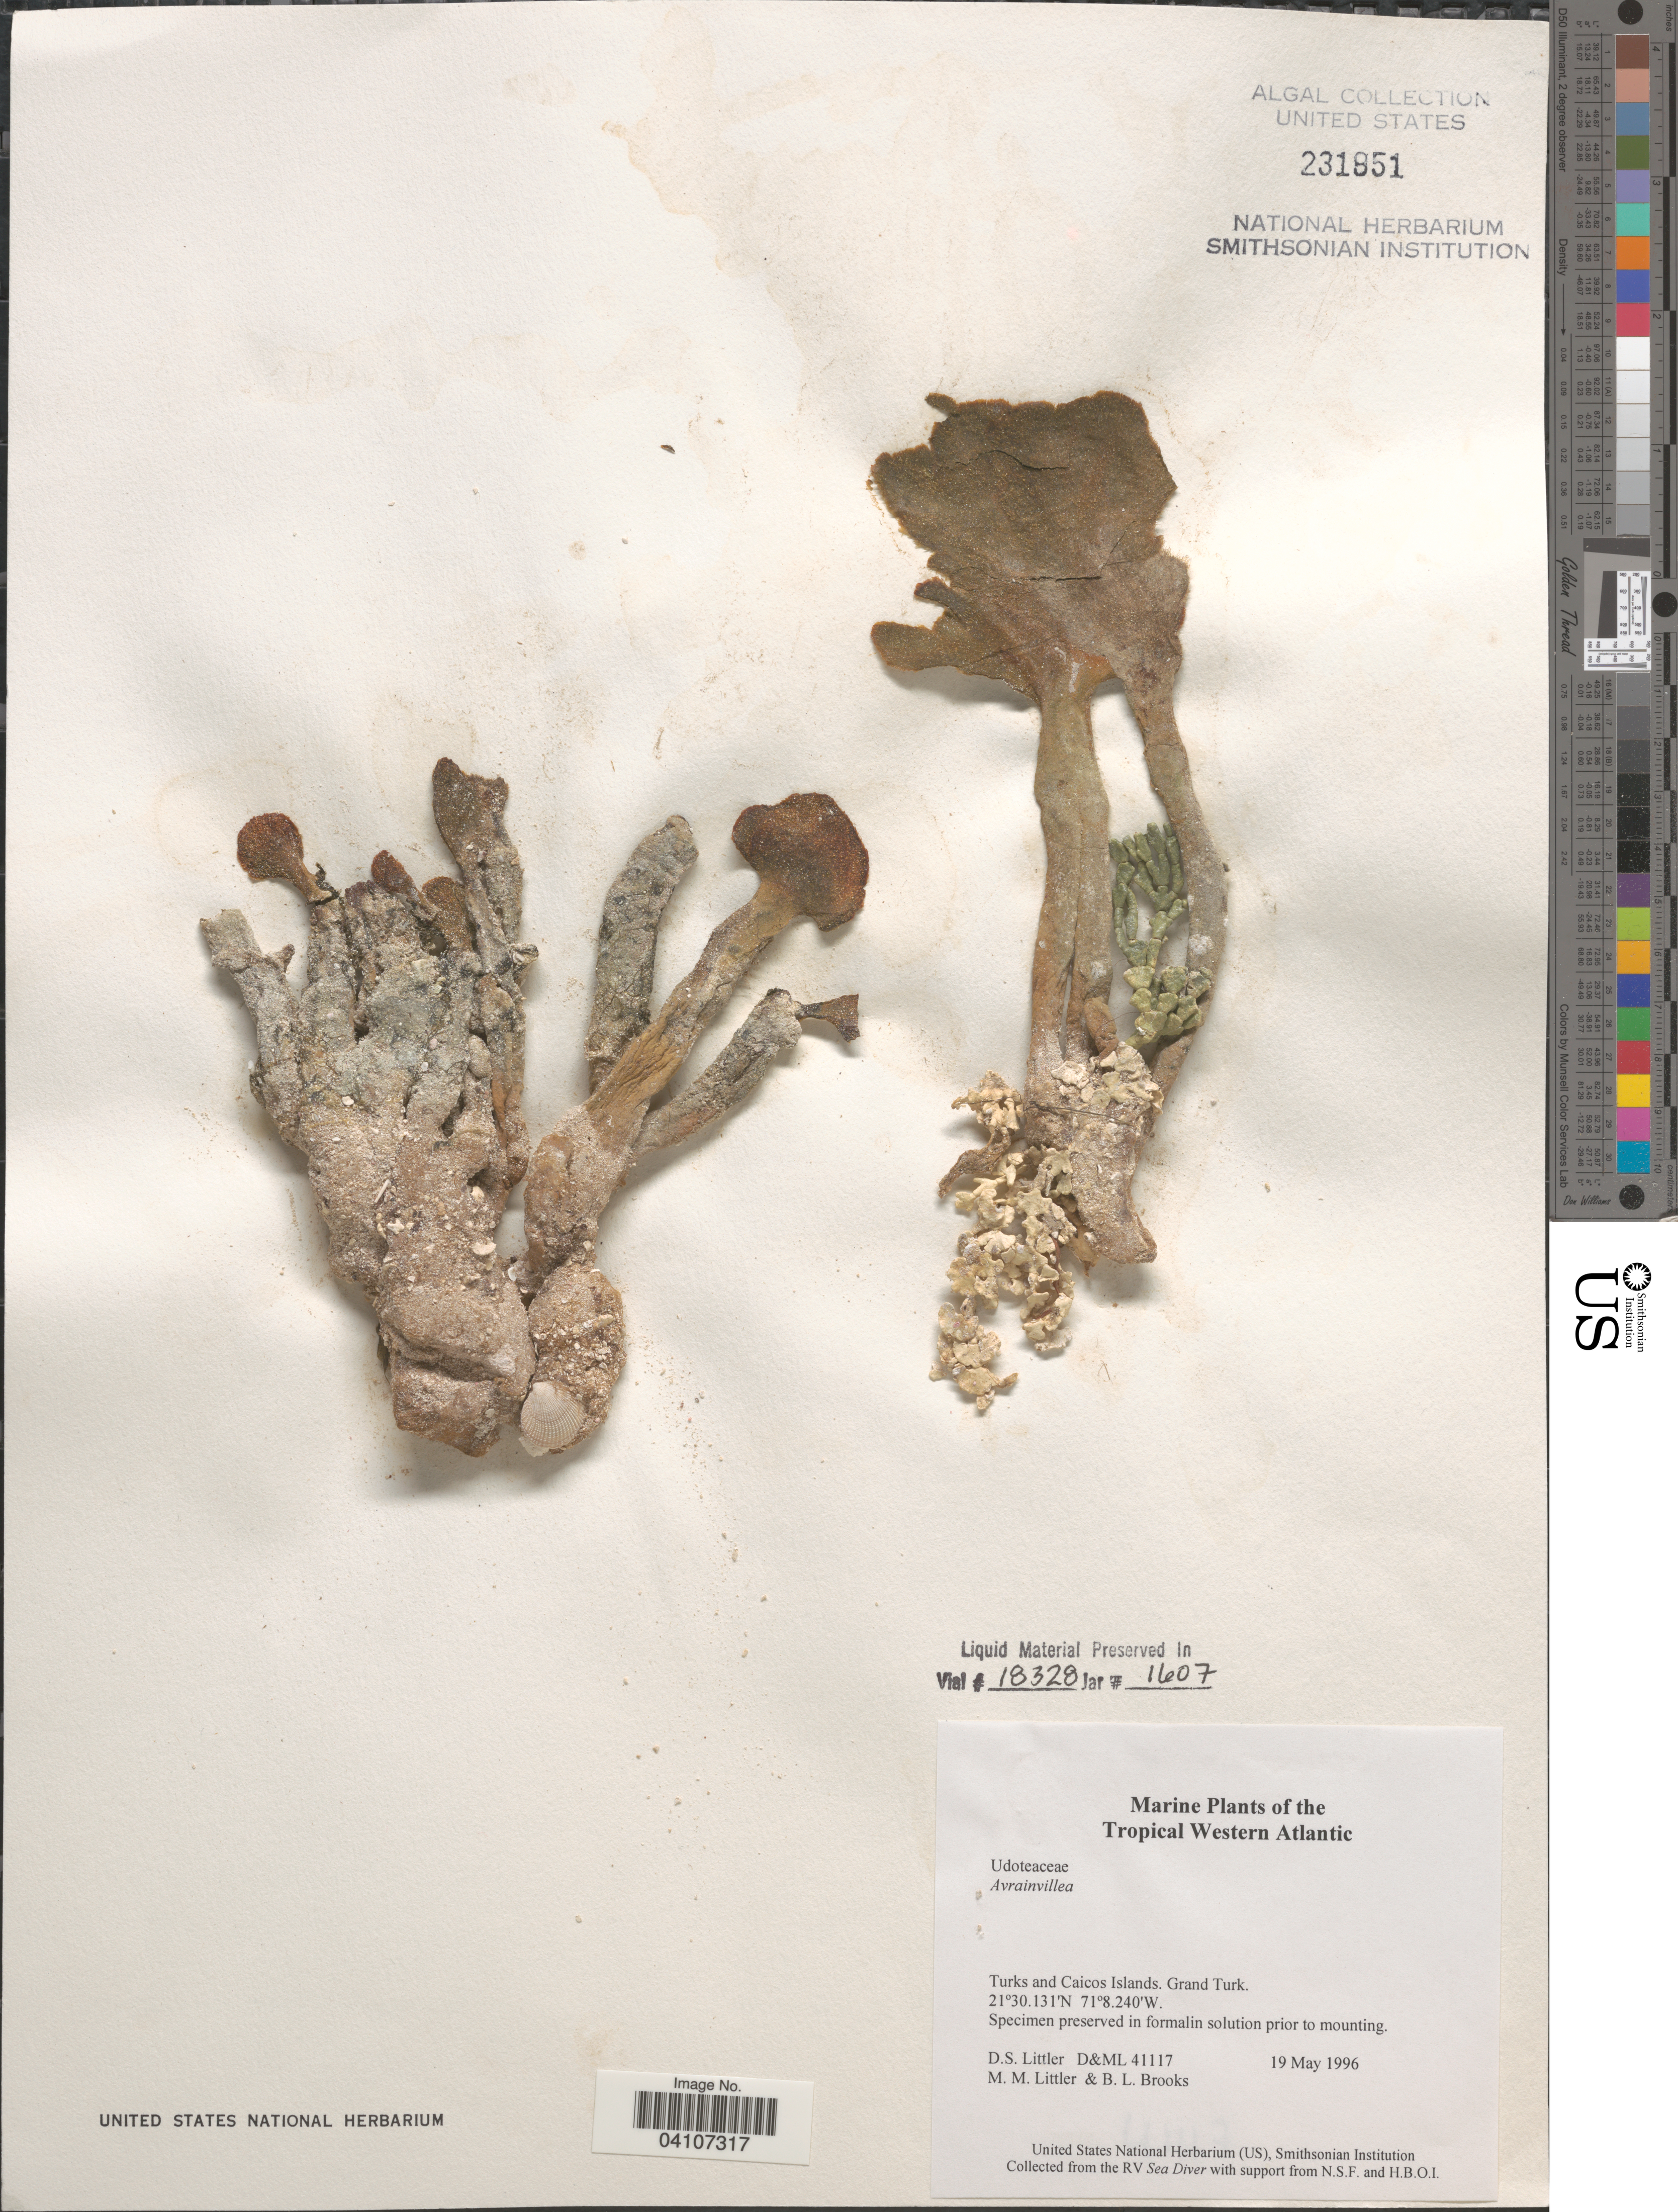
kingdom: Plantae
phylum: Chlorophyta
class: Ulvophyceae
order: Bryopsidales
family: Dichotomosiphonaceae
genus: Avrainvillea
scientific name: Avrainvillea sp.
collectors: D. S. Littler & B. Brooks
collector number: D&ML41117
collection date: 1996-05-19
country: Turks and Caicos Islands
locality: Tropical Western Atlantic. Grand Turk.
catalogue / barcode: US 231951